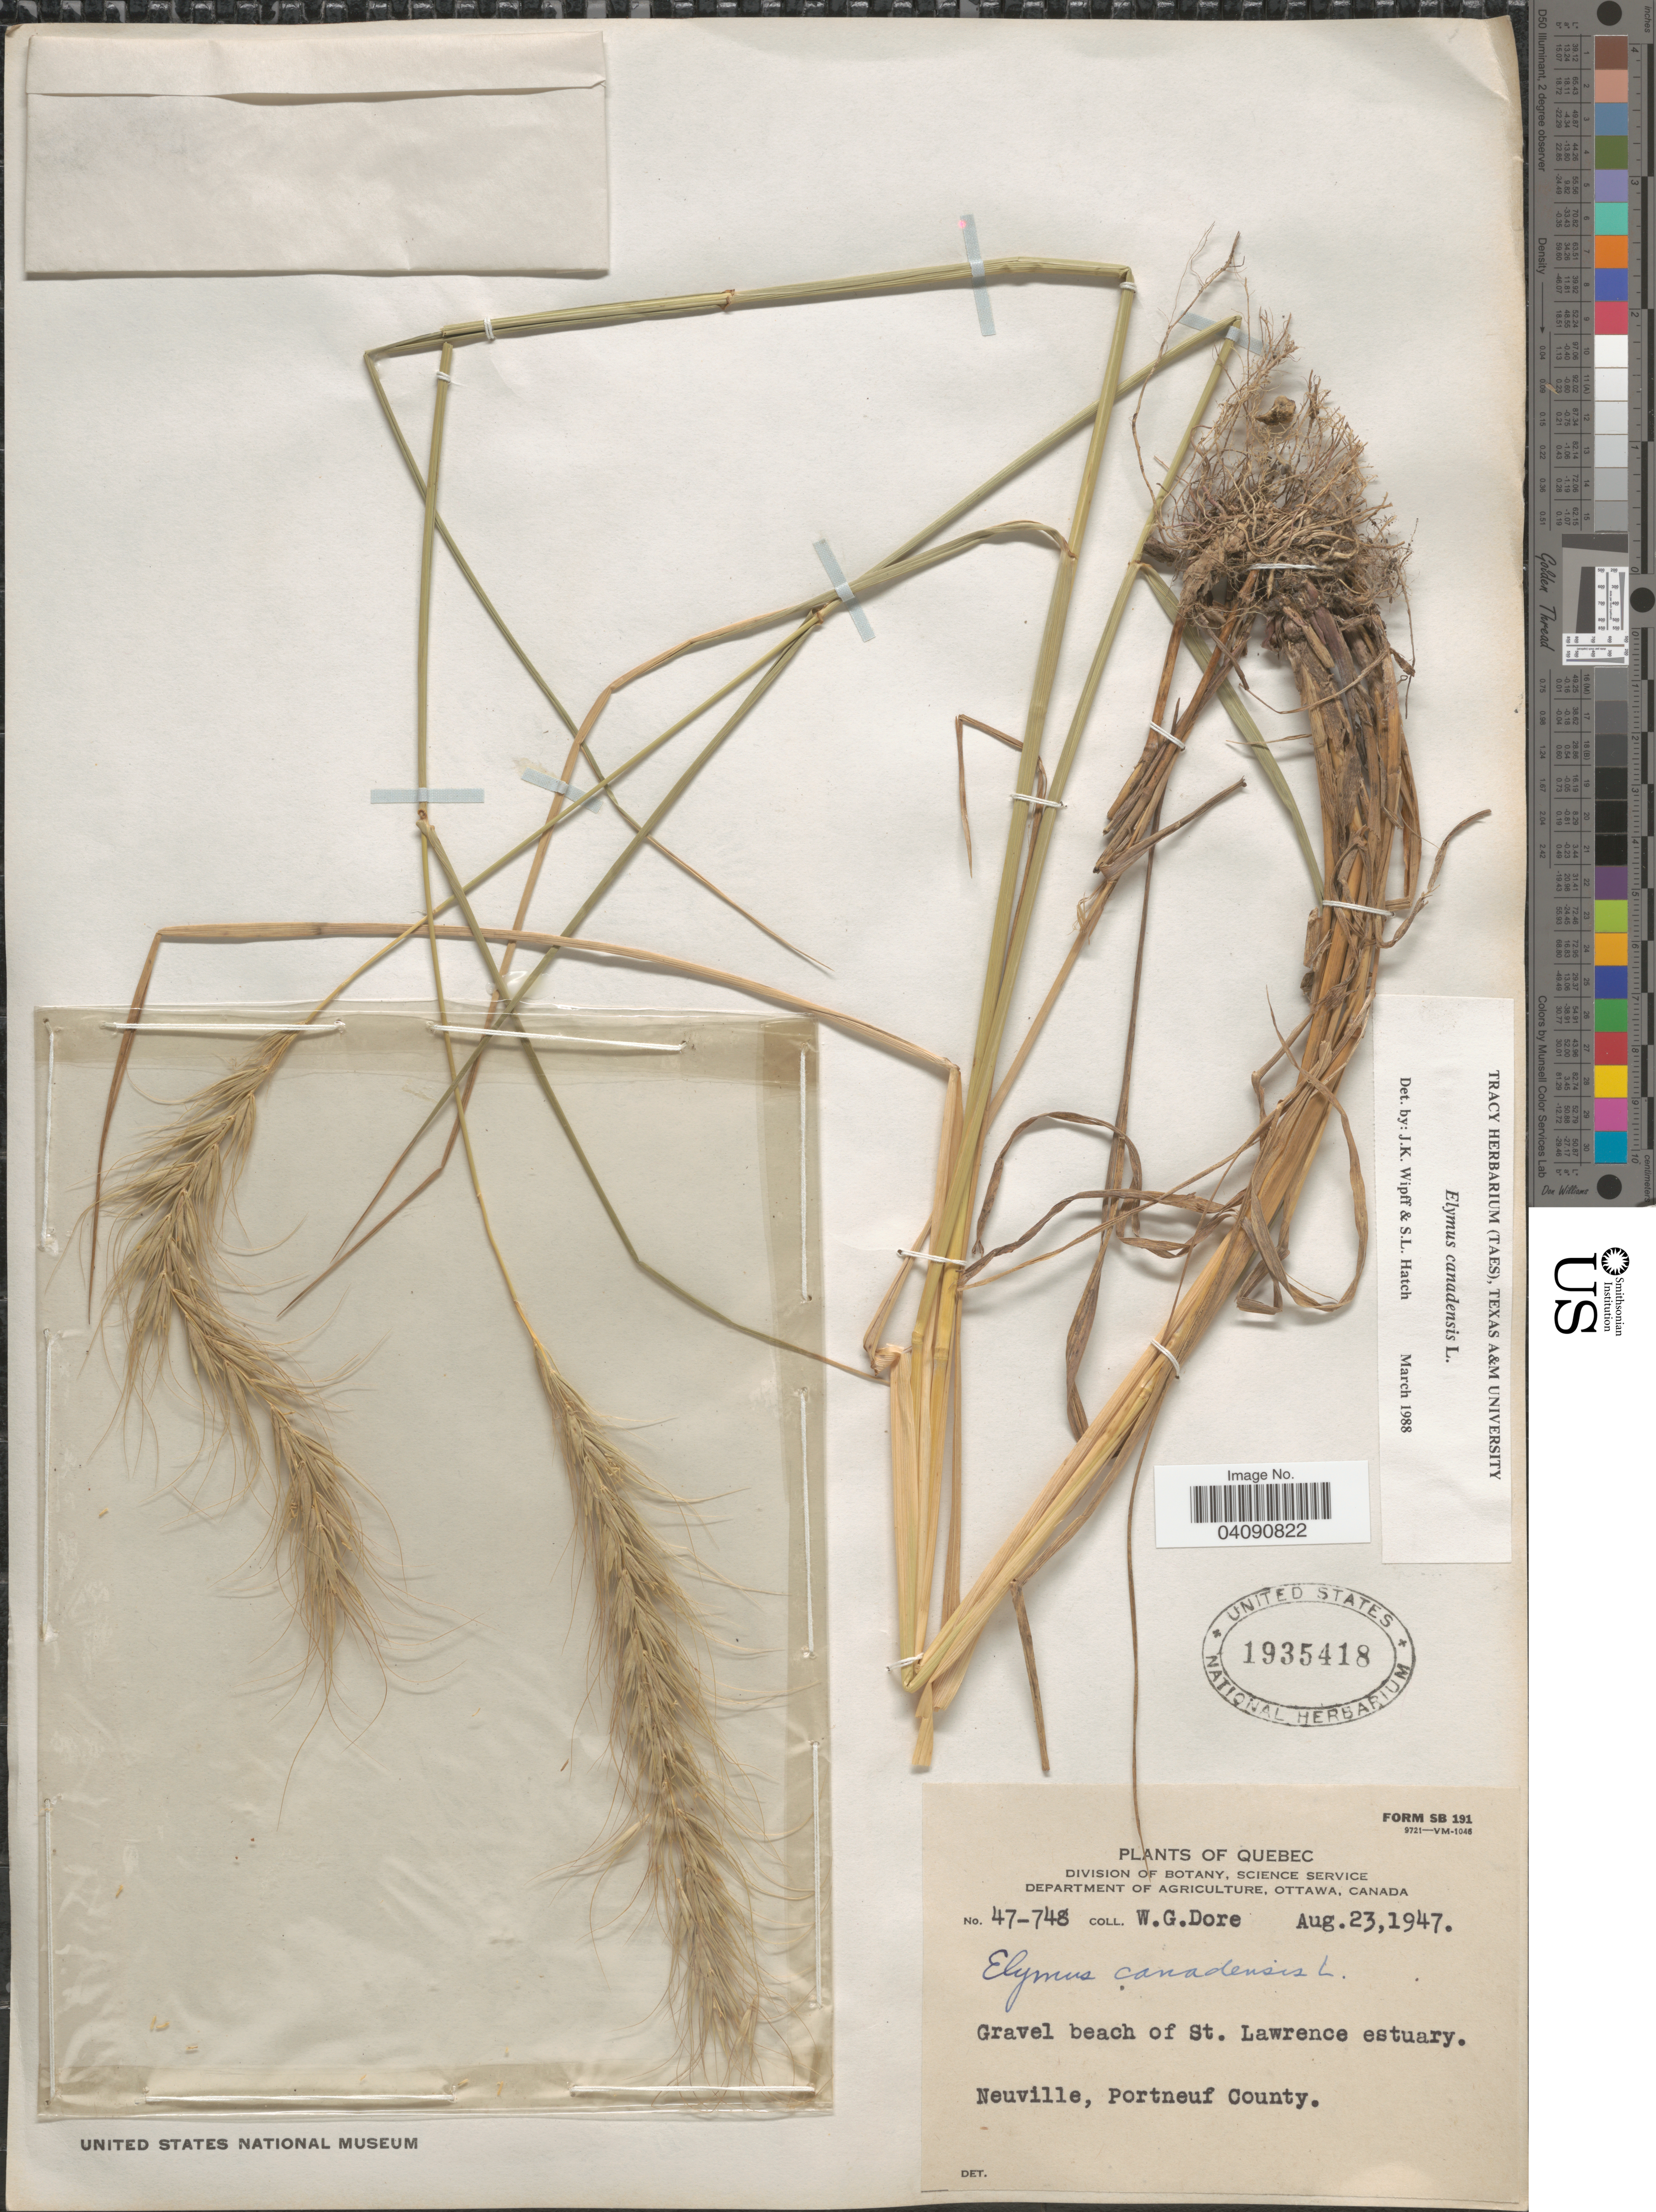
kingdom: Plantae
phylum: Tracheophyta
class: Liliopsida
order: Poales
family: Poaceae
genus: Elymus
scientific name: Elymus canadensis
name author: L.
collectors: W. Dore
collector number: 47-748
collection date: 1947-08-23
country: Canada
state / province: Quebec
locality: Gravel beach of St. Lawrence estuary. Neuville, Portneuf County.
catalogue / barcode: US 1935418